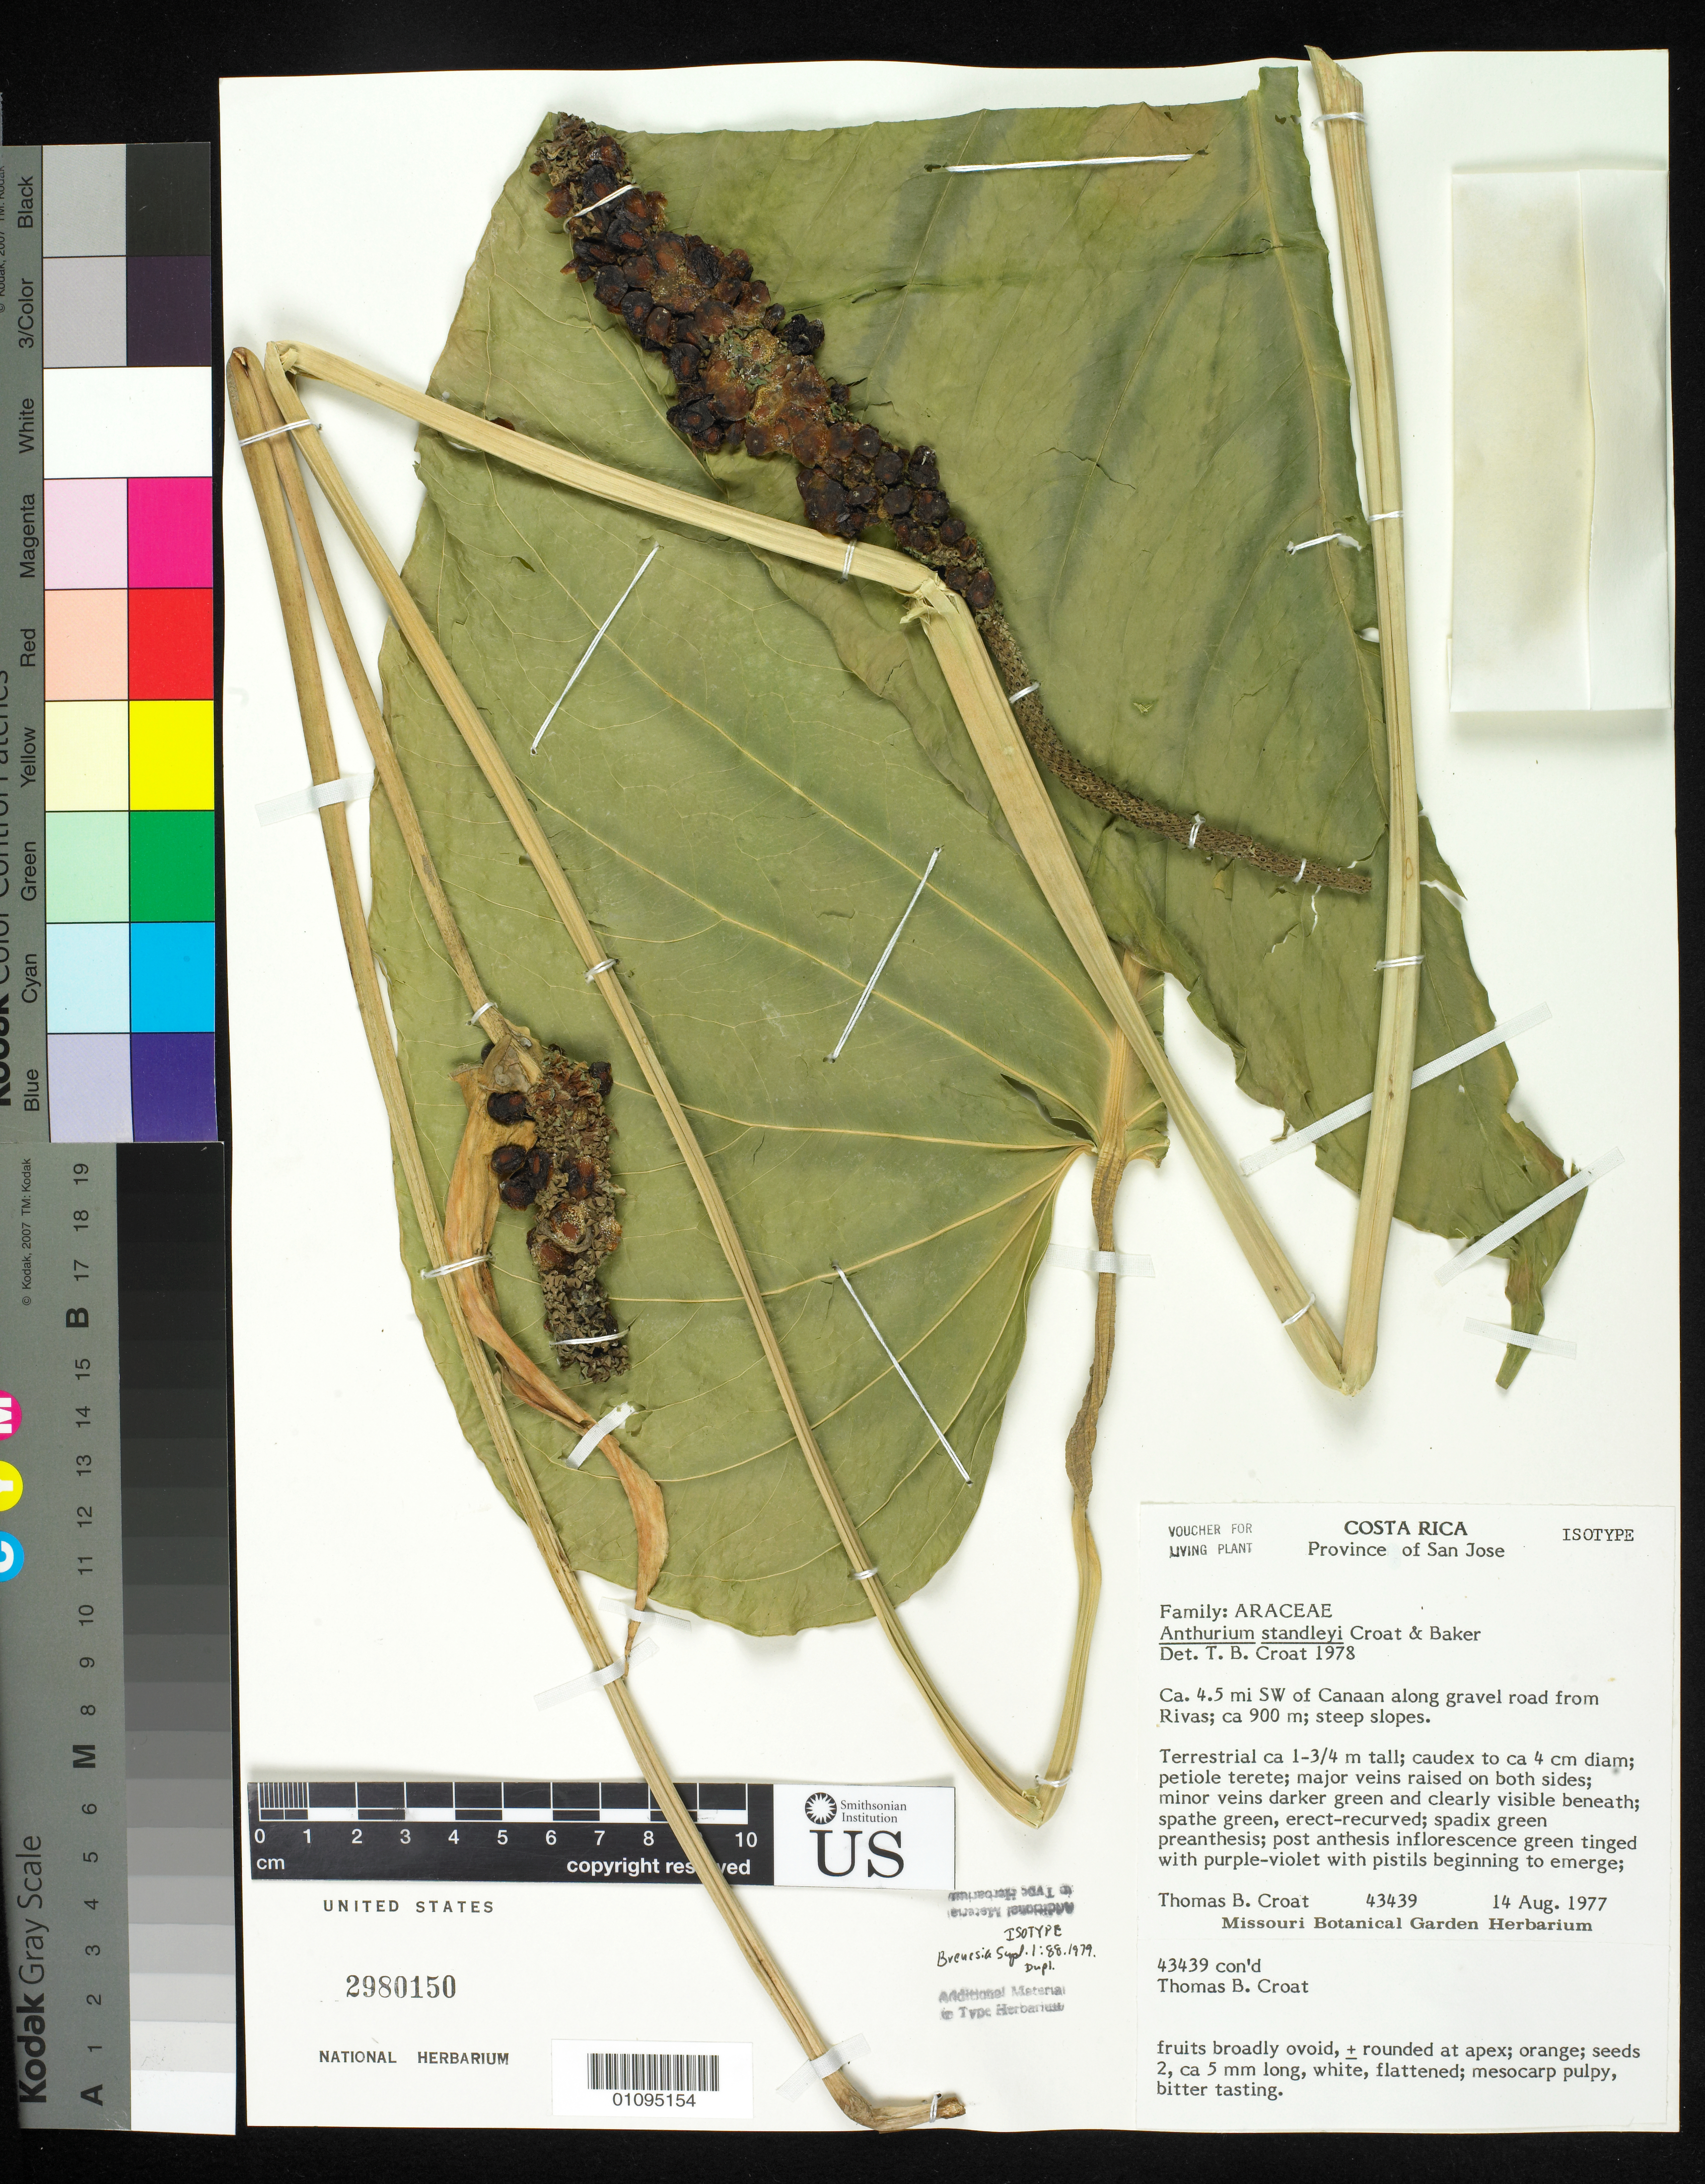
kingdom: Plantae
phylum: Tracheophyta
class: Liliopsida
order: Alismatales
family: Araceae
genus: Anthurium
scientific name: Anthurium standleyi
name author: Croat & R.A. Baker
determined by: Croat, Thomas B., Missouri Botanical Garden (MO)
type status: Isotype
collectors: T. B. Croat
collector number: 43439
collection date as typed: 14 Aug 1977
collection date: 1977-08-14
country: Costa Rica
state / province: San José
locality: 4.5 miles SW of Canaan along gravel road from Rivas.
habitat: Steep slopes.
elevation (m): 900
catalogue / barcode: US 2980150